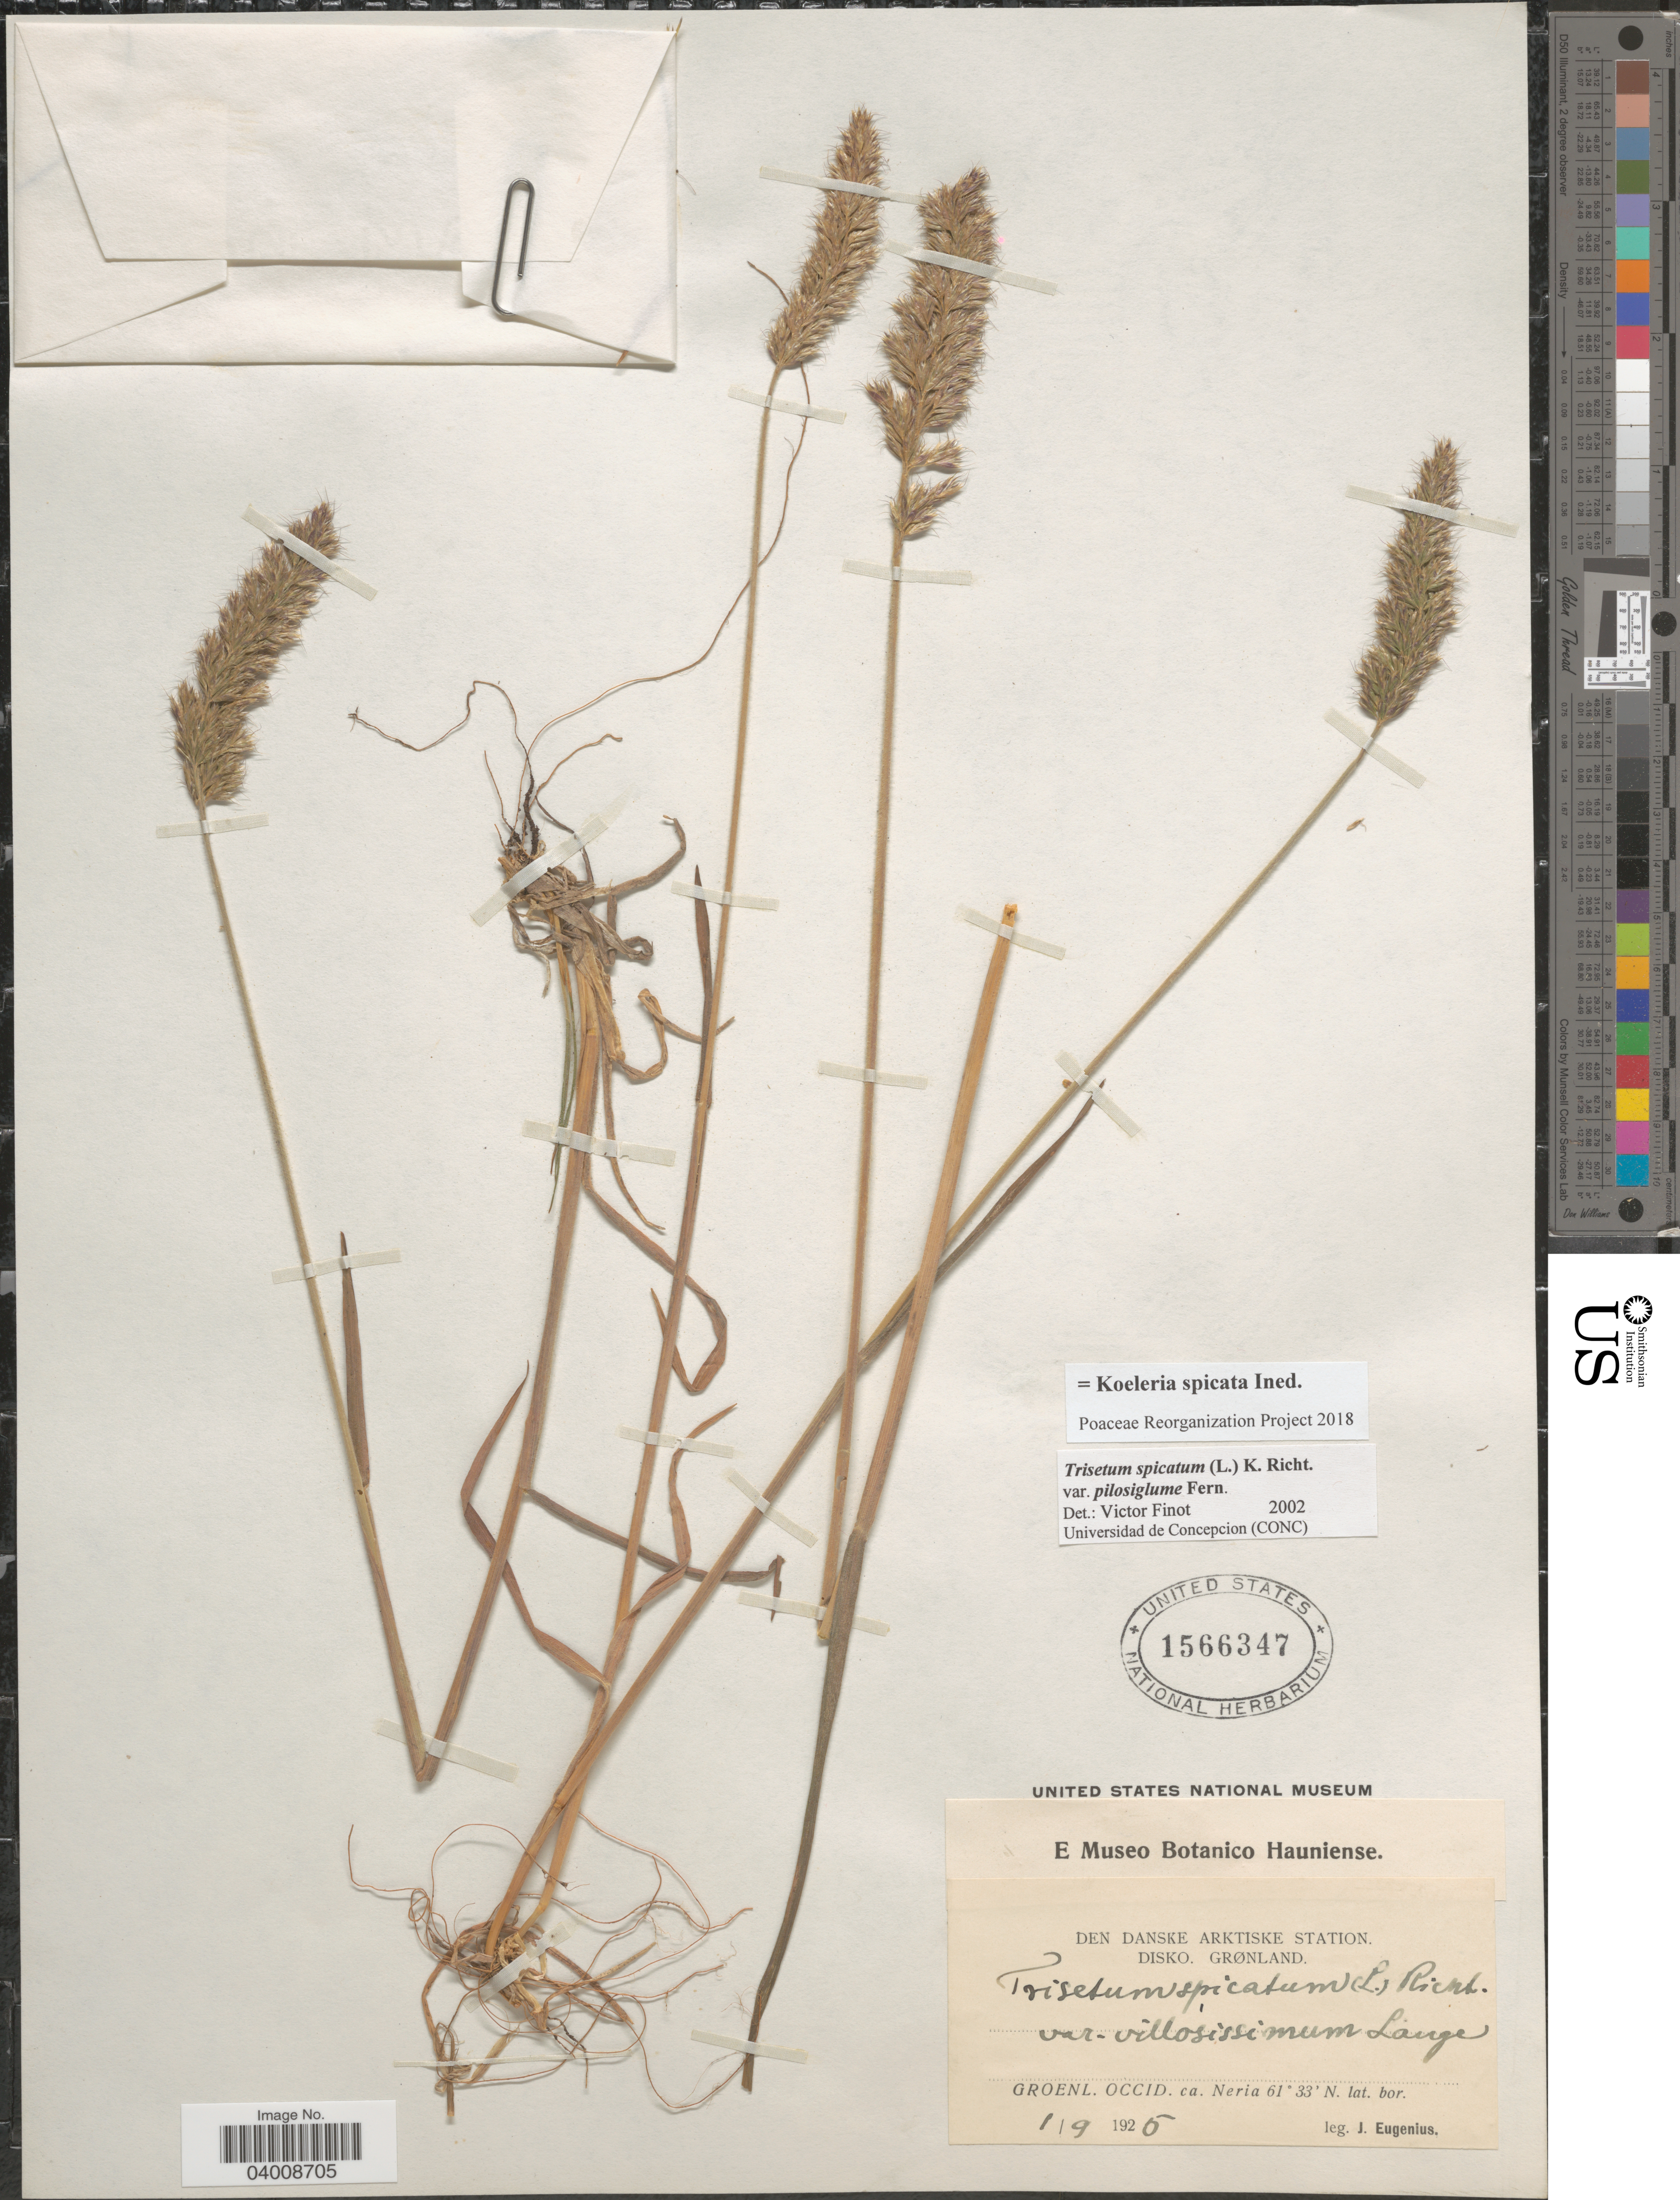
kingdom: Plantae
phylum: Tracheophyta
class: Liliopsida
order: Poales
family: Poaceae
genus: Koeleria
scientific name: Koeleria spicata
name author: (L.) Barberá et al.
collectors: J. Eugenius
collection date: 1925-09-01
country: Greenland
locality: Den Danske Arktiske Station. Disko. Grønland. Groenl. Occid. ca. Neria.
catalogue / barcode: US 1566347